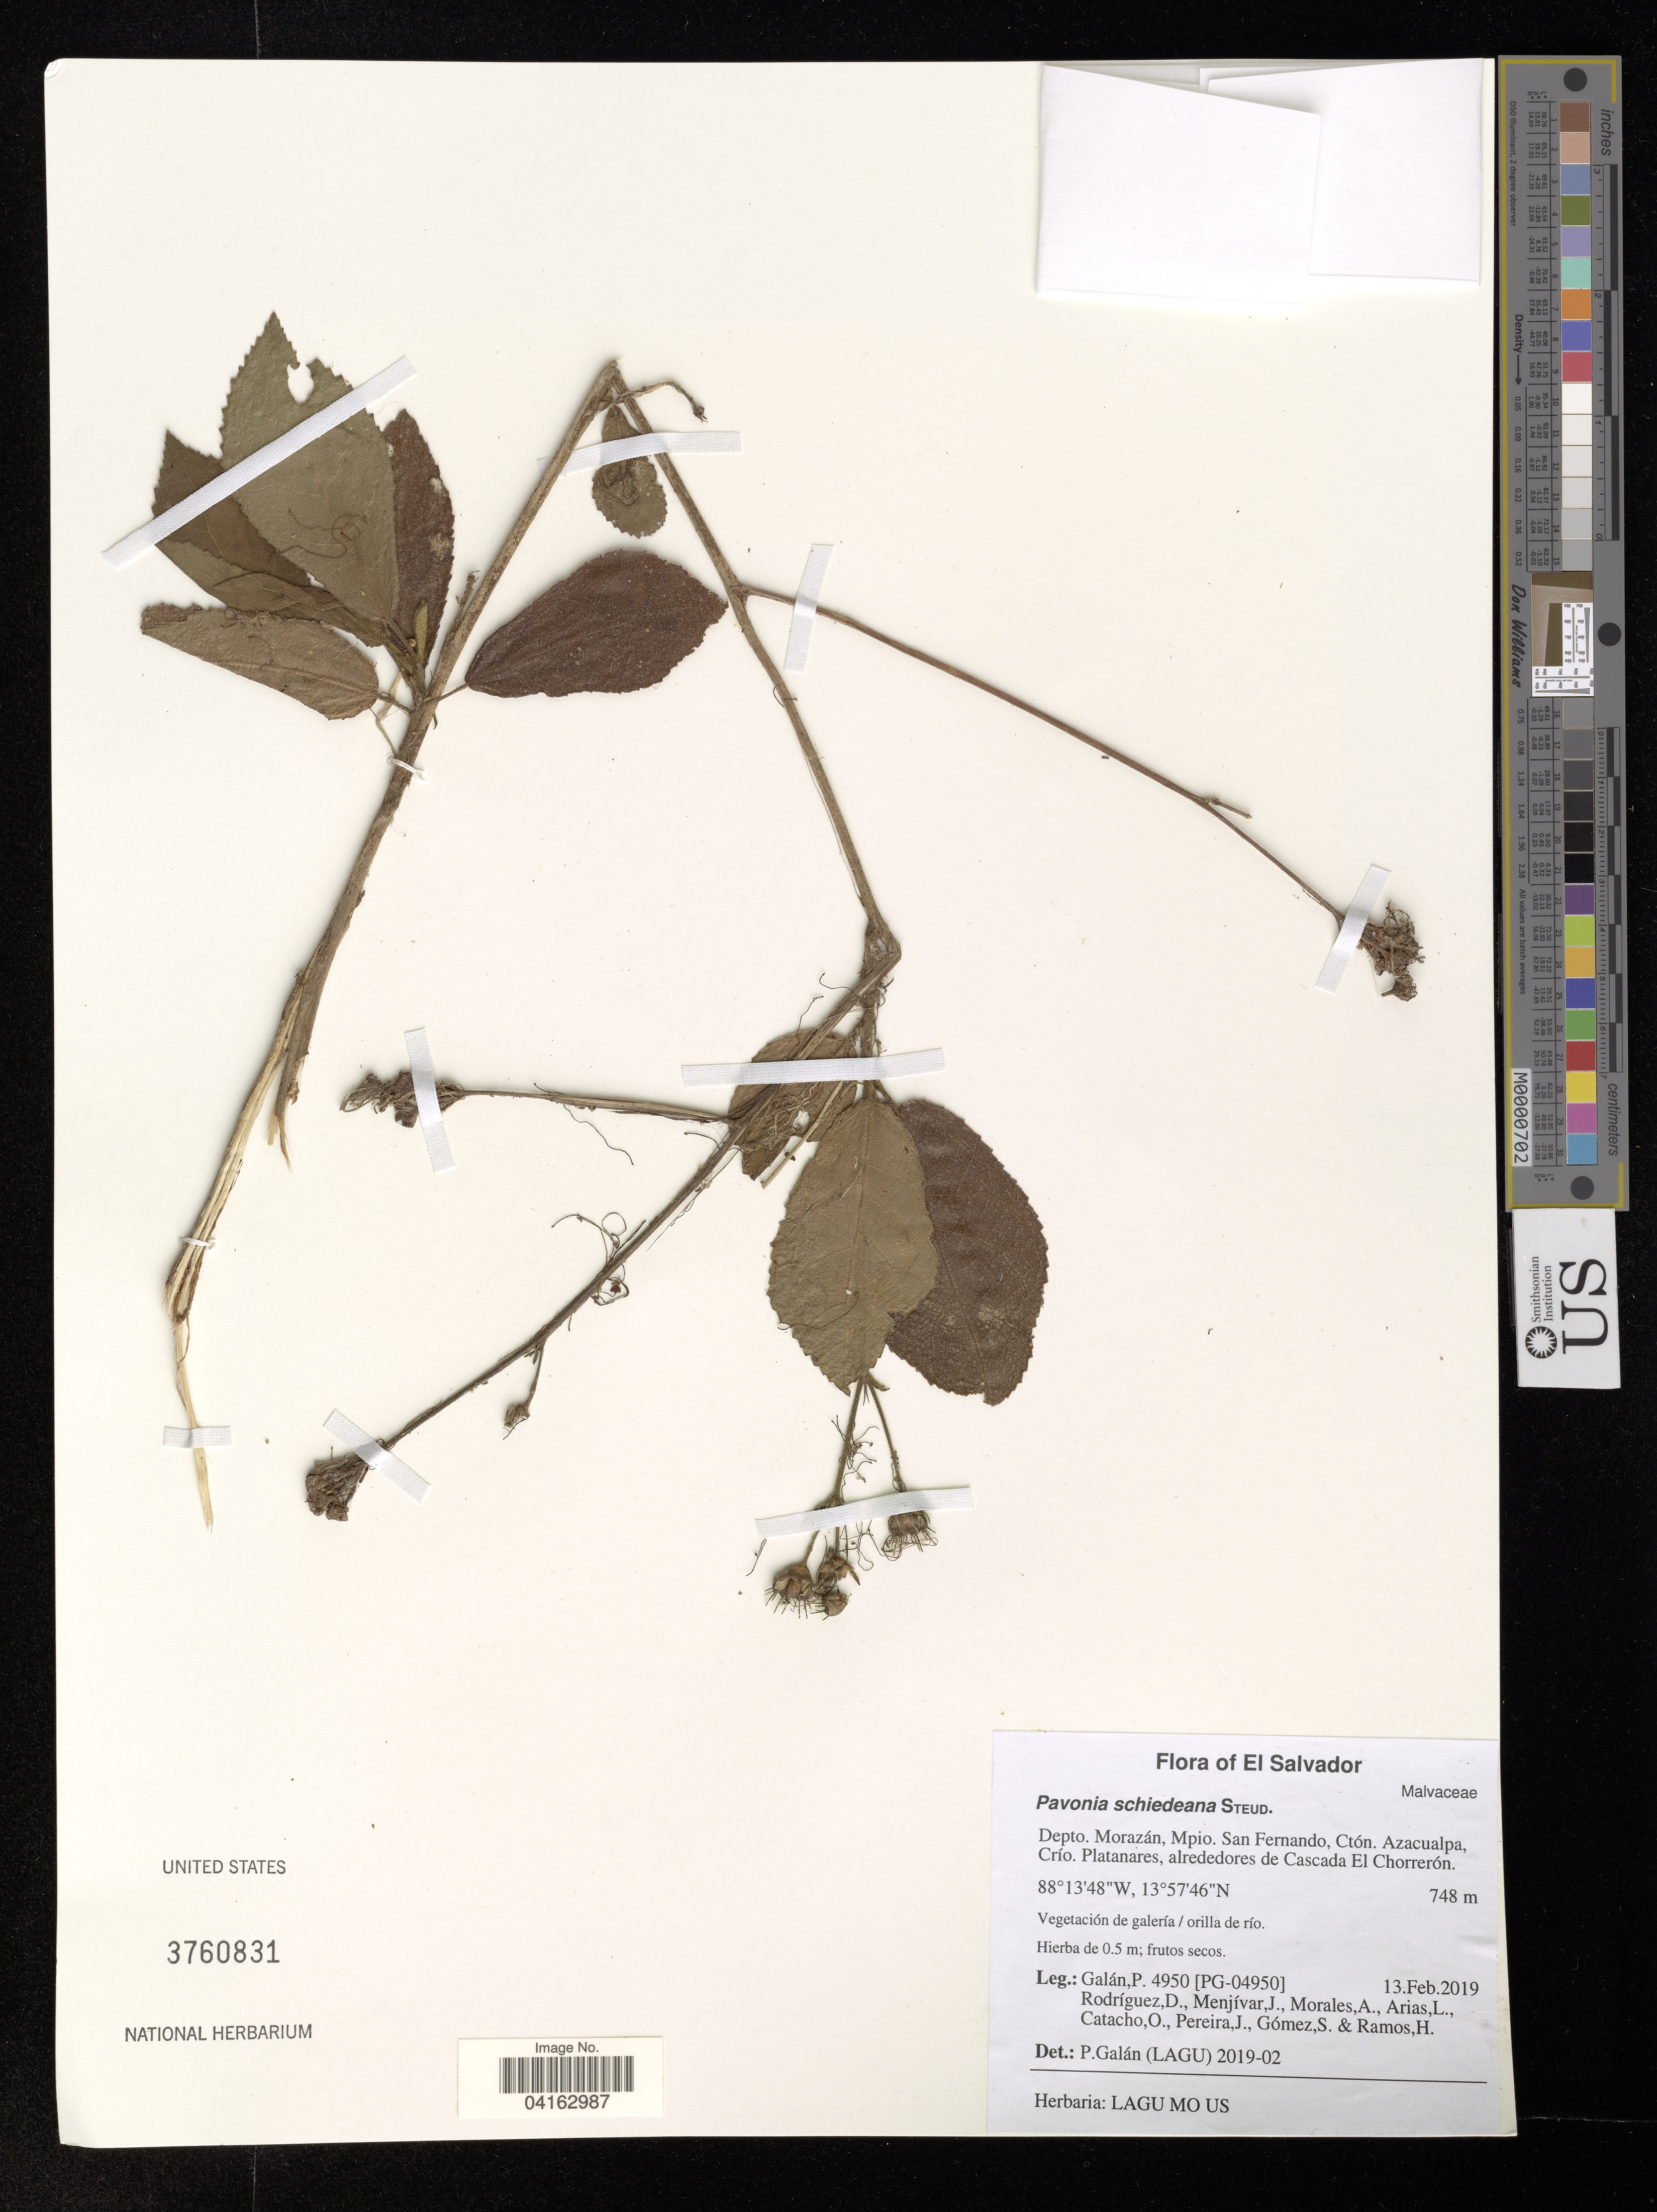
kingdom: Plantae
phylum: Tracheophyta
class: Magnoliopsida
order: Malvales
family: Malvaceae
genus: Pavonia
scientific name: Pavonia schiedeana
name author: Steud.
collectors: P. Galan, D. Rodriguez, J. Menjívar, A. Morales & et al.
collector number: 4950/[PG-04950]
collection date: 2019-02-13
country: El Salvador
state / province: Morazan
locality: Depto. Morazán, Mpio. San Fernando, Ctón. Azacualpa, Crío. Platanares, alrededores de Cascada El Chorrerón.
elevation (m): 748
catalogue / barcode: US 3760831